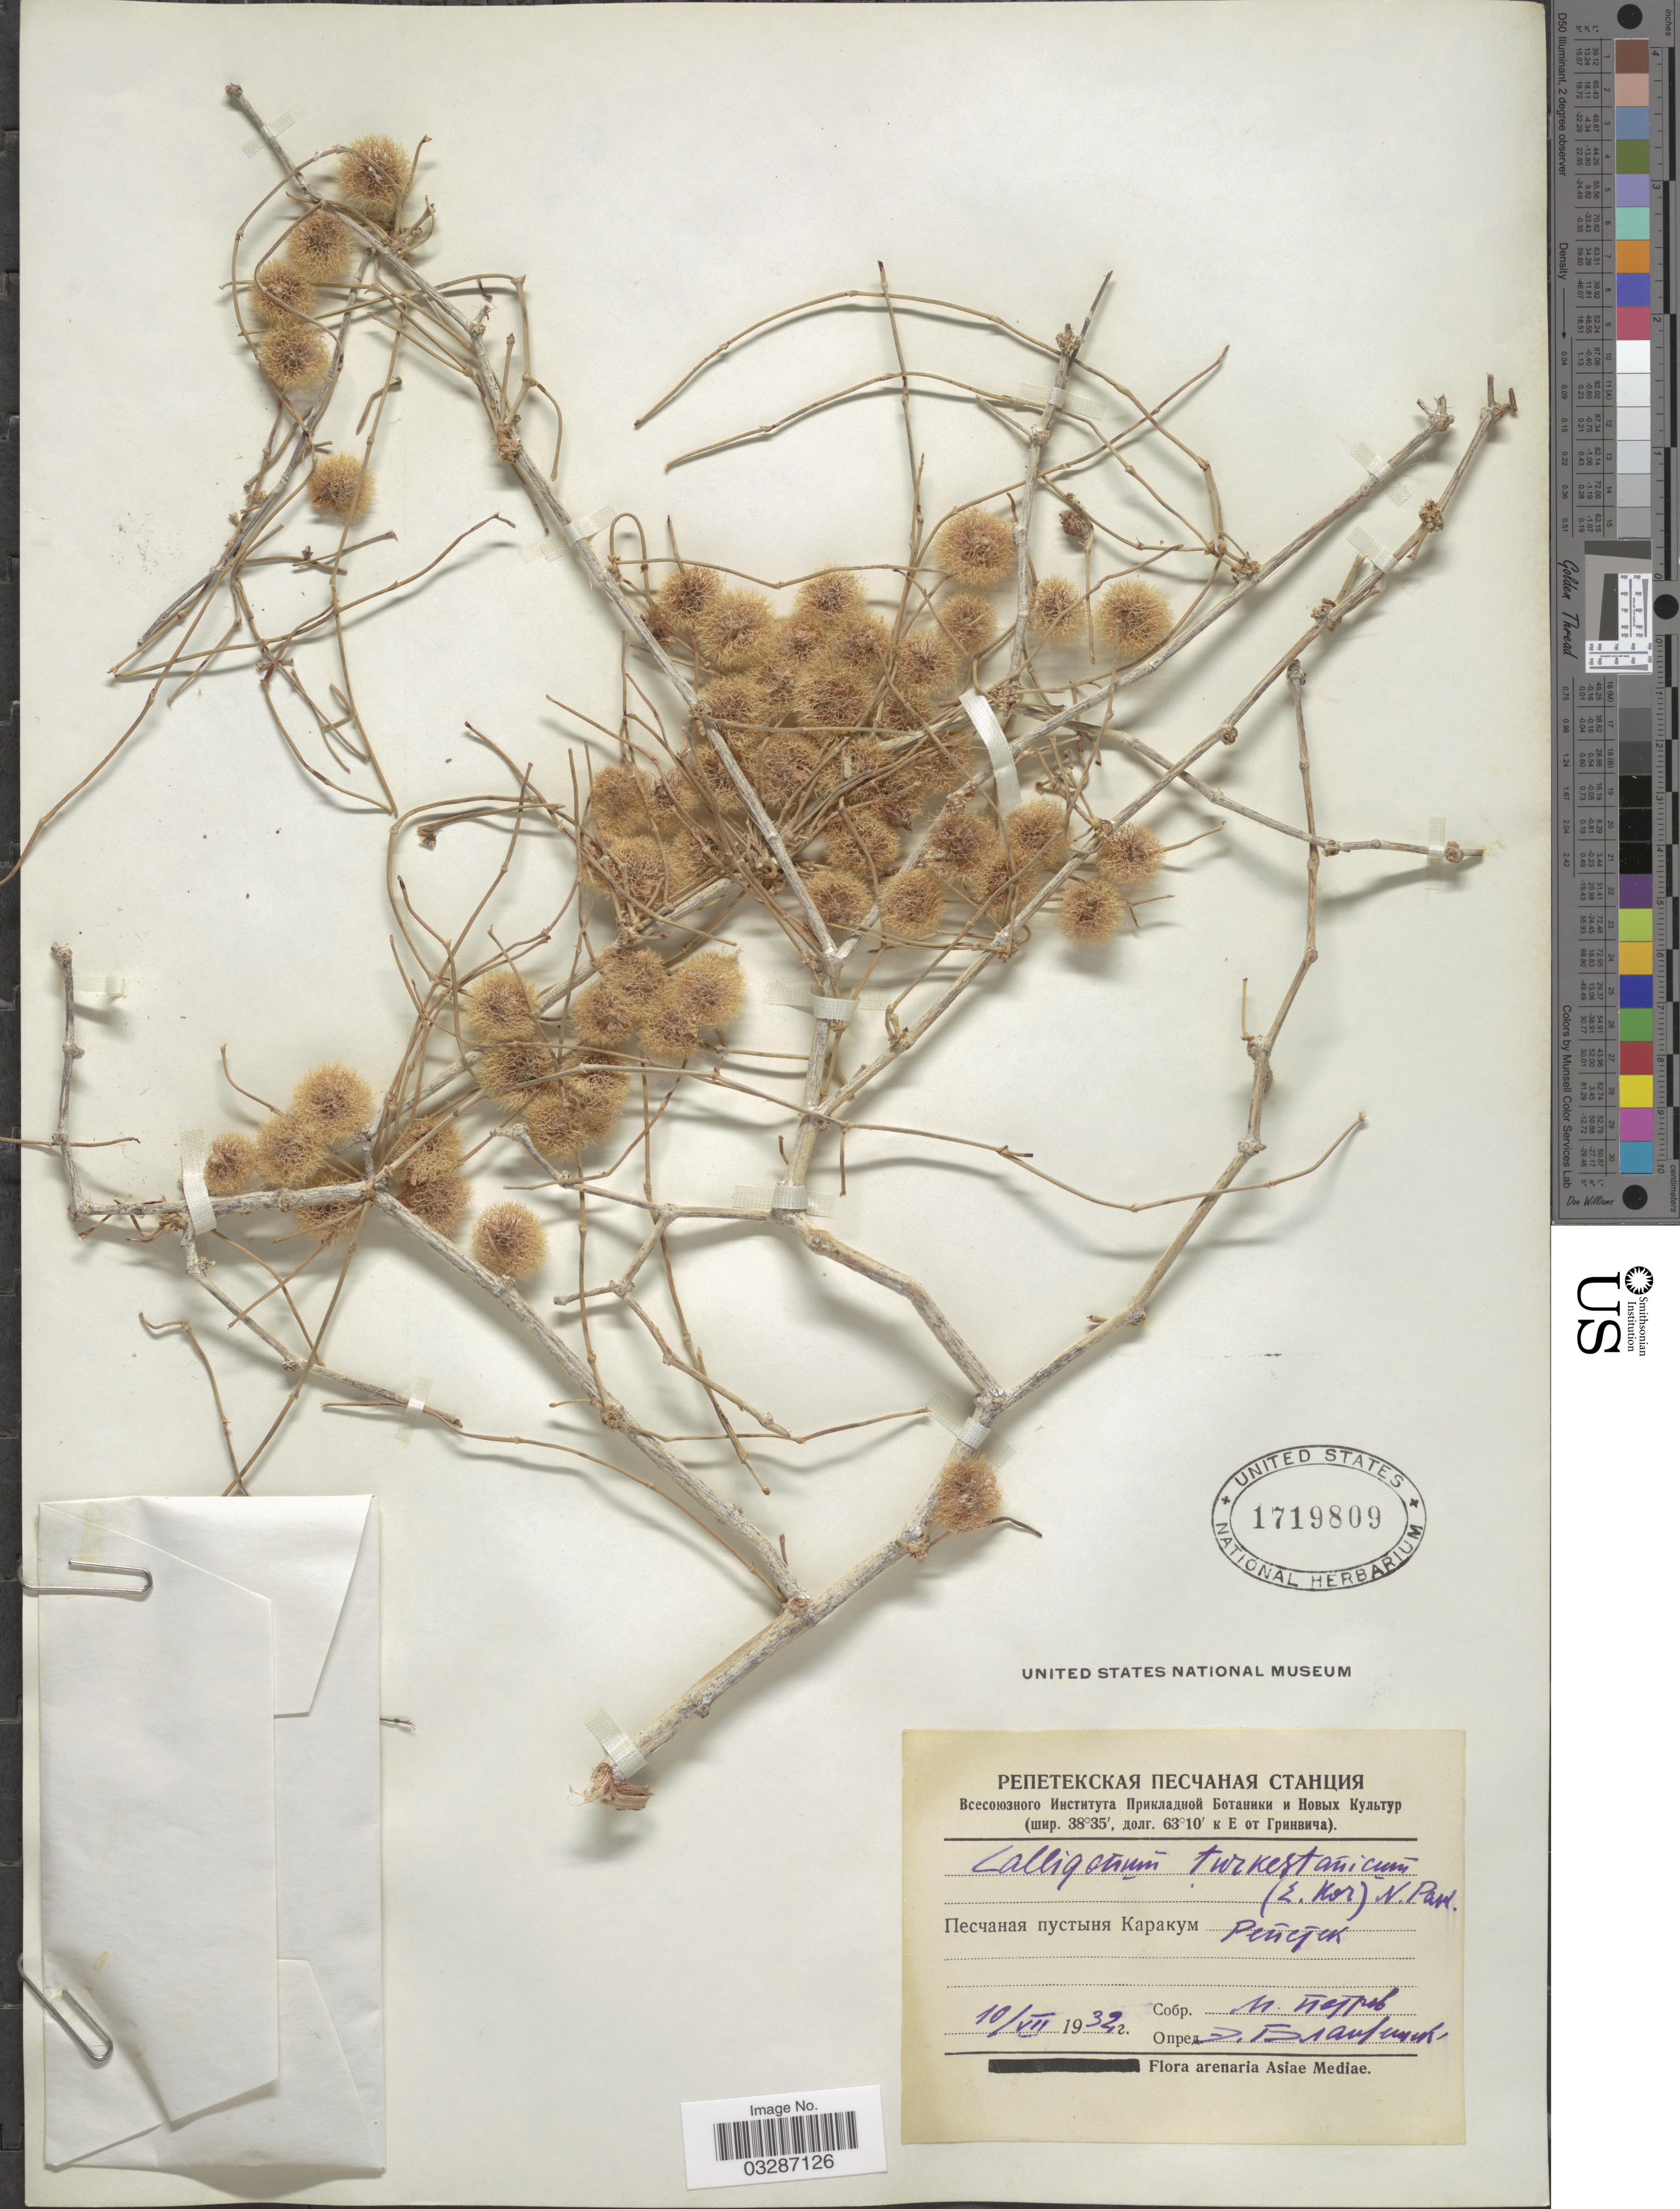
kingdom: Plantae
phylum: Tracheophyta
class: Magnoliopsida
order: Caryophyllales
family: Polygonaceae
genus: Calligonum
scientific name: Calligonum turkestanicum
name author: (Korovin) Pavlov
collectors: M. Petrov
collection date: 1932-07-10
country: Turkmenistan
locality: Karakum Desert, Repetek.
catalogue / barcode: US 1719809